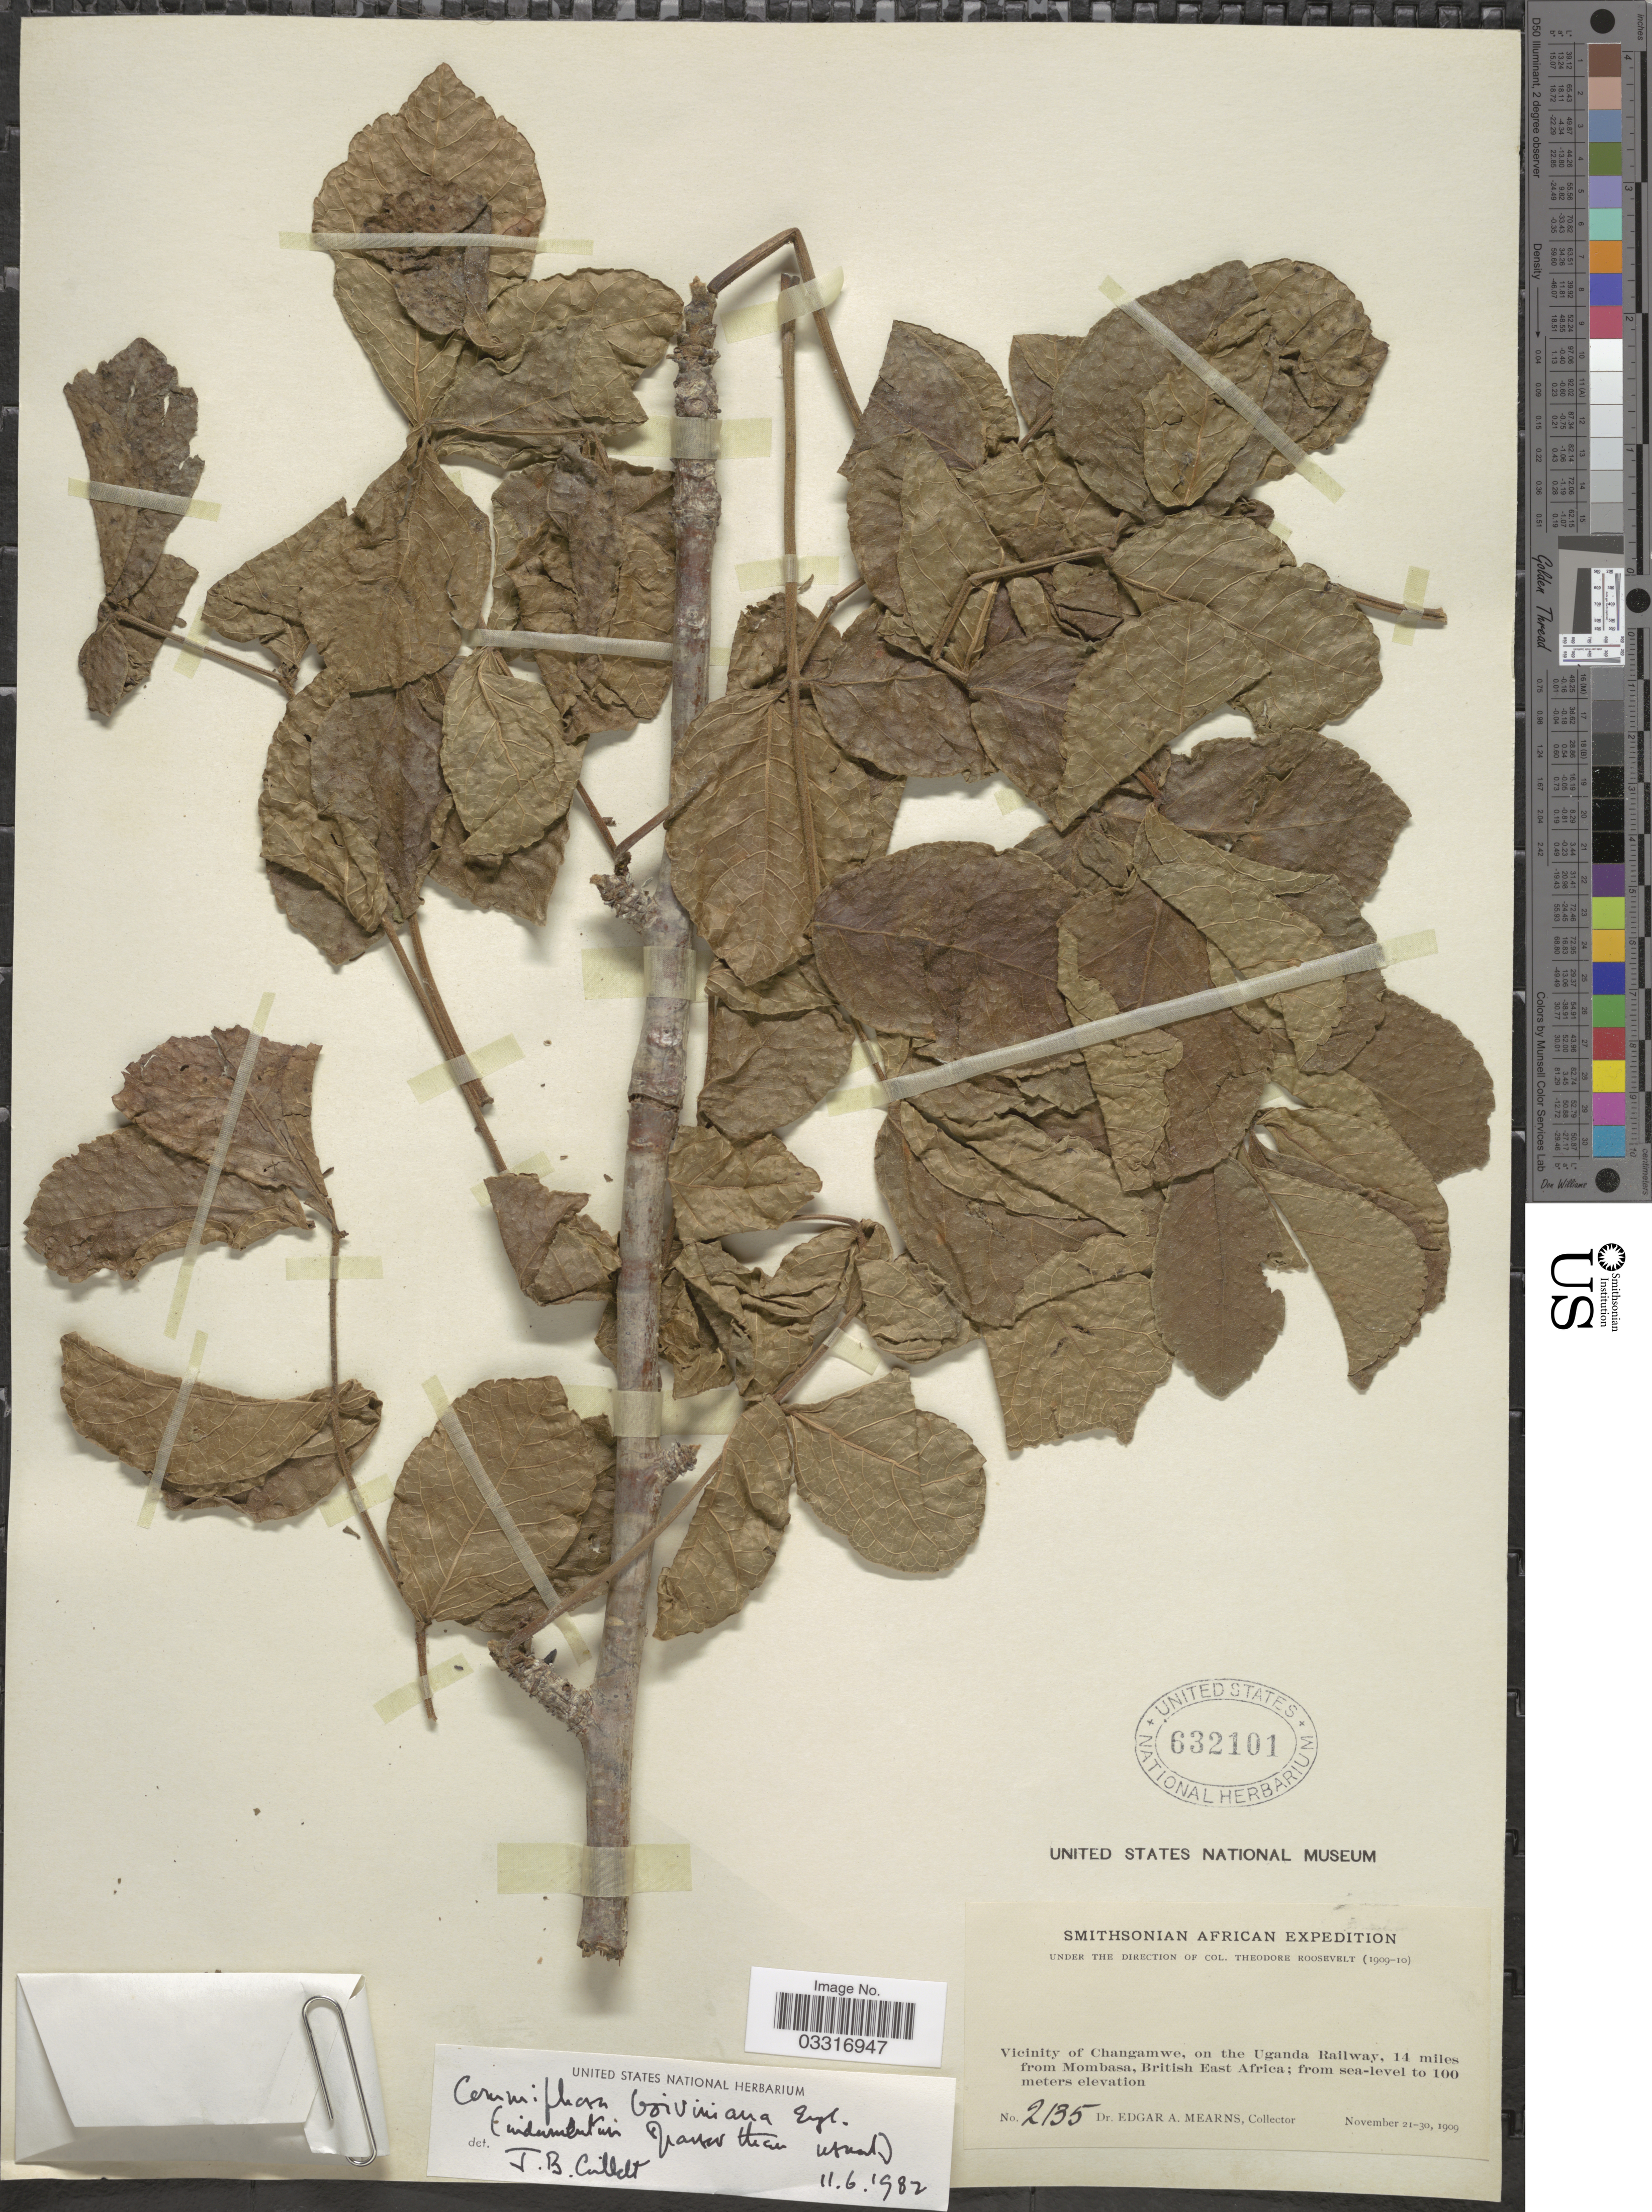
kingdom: Plantae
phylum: Tracheophyta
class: Magnoliopsida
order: Sapindales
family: Burseraceae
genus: Commiphora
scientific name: Commiphora boiviniana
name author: Engl.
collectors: E. A. Mearns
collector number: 2135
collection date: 1909-11-21/1909-11-30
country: Uganda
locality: Vicinity of Changamwe, on the Uganda Railway, 14 miles from Mombasa, British East Africa.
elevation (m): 0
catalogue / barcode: US 632101